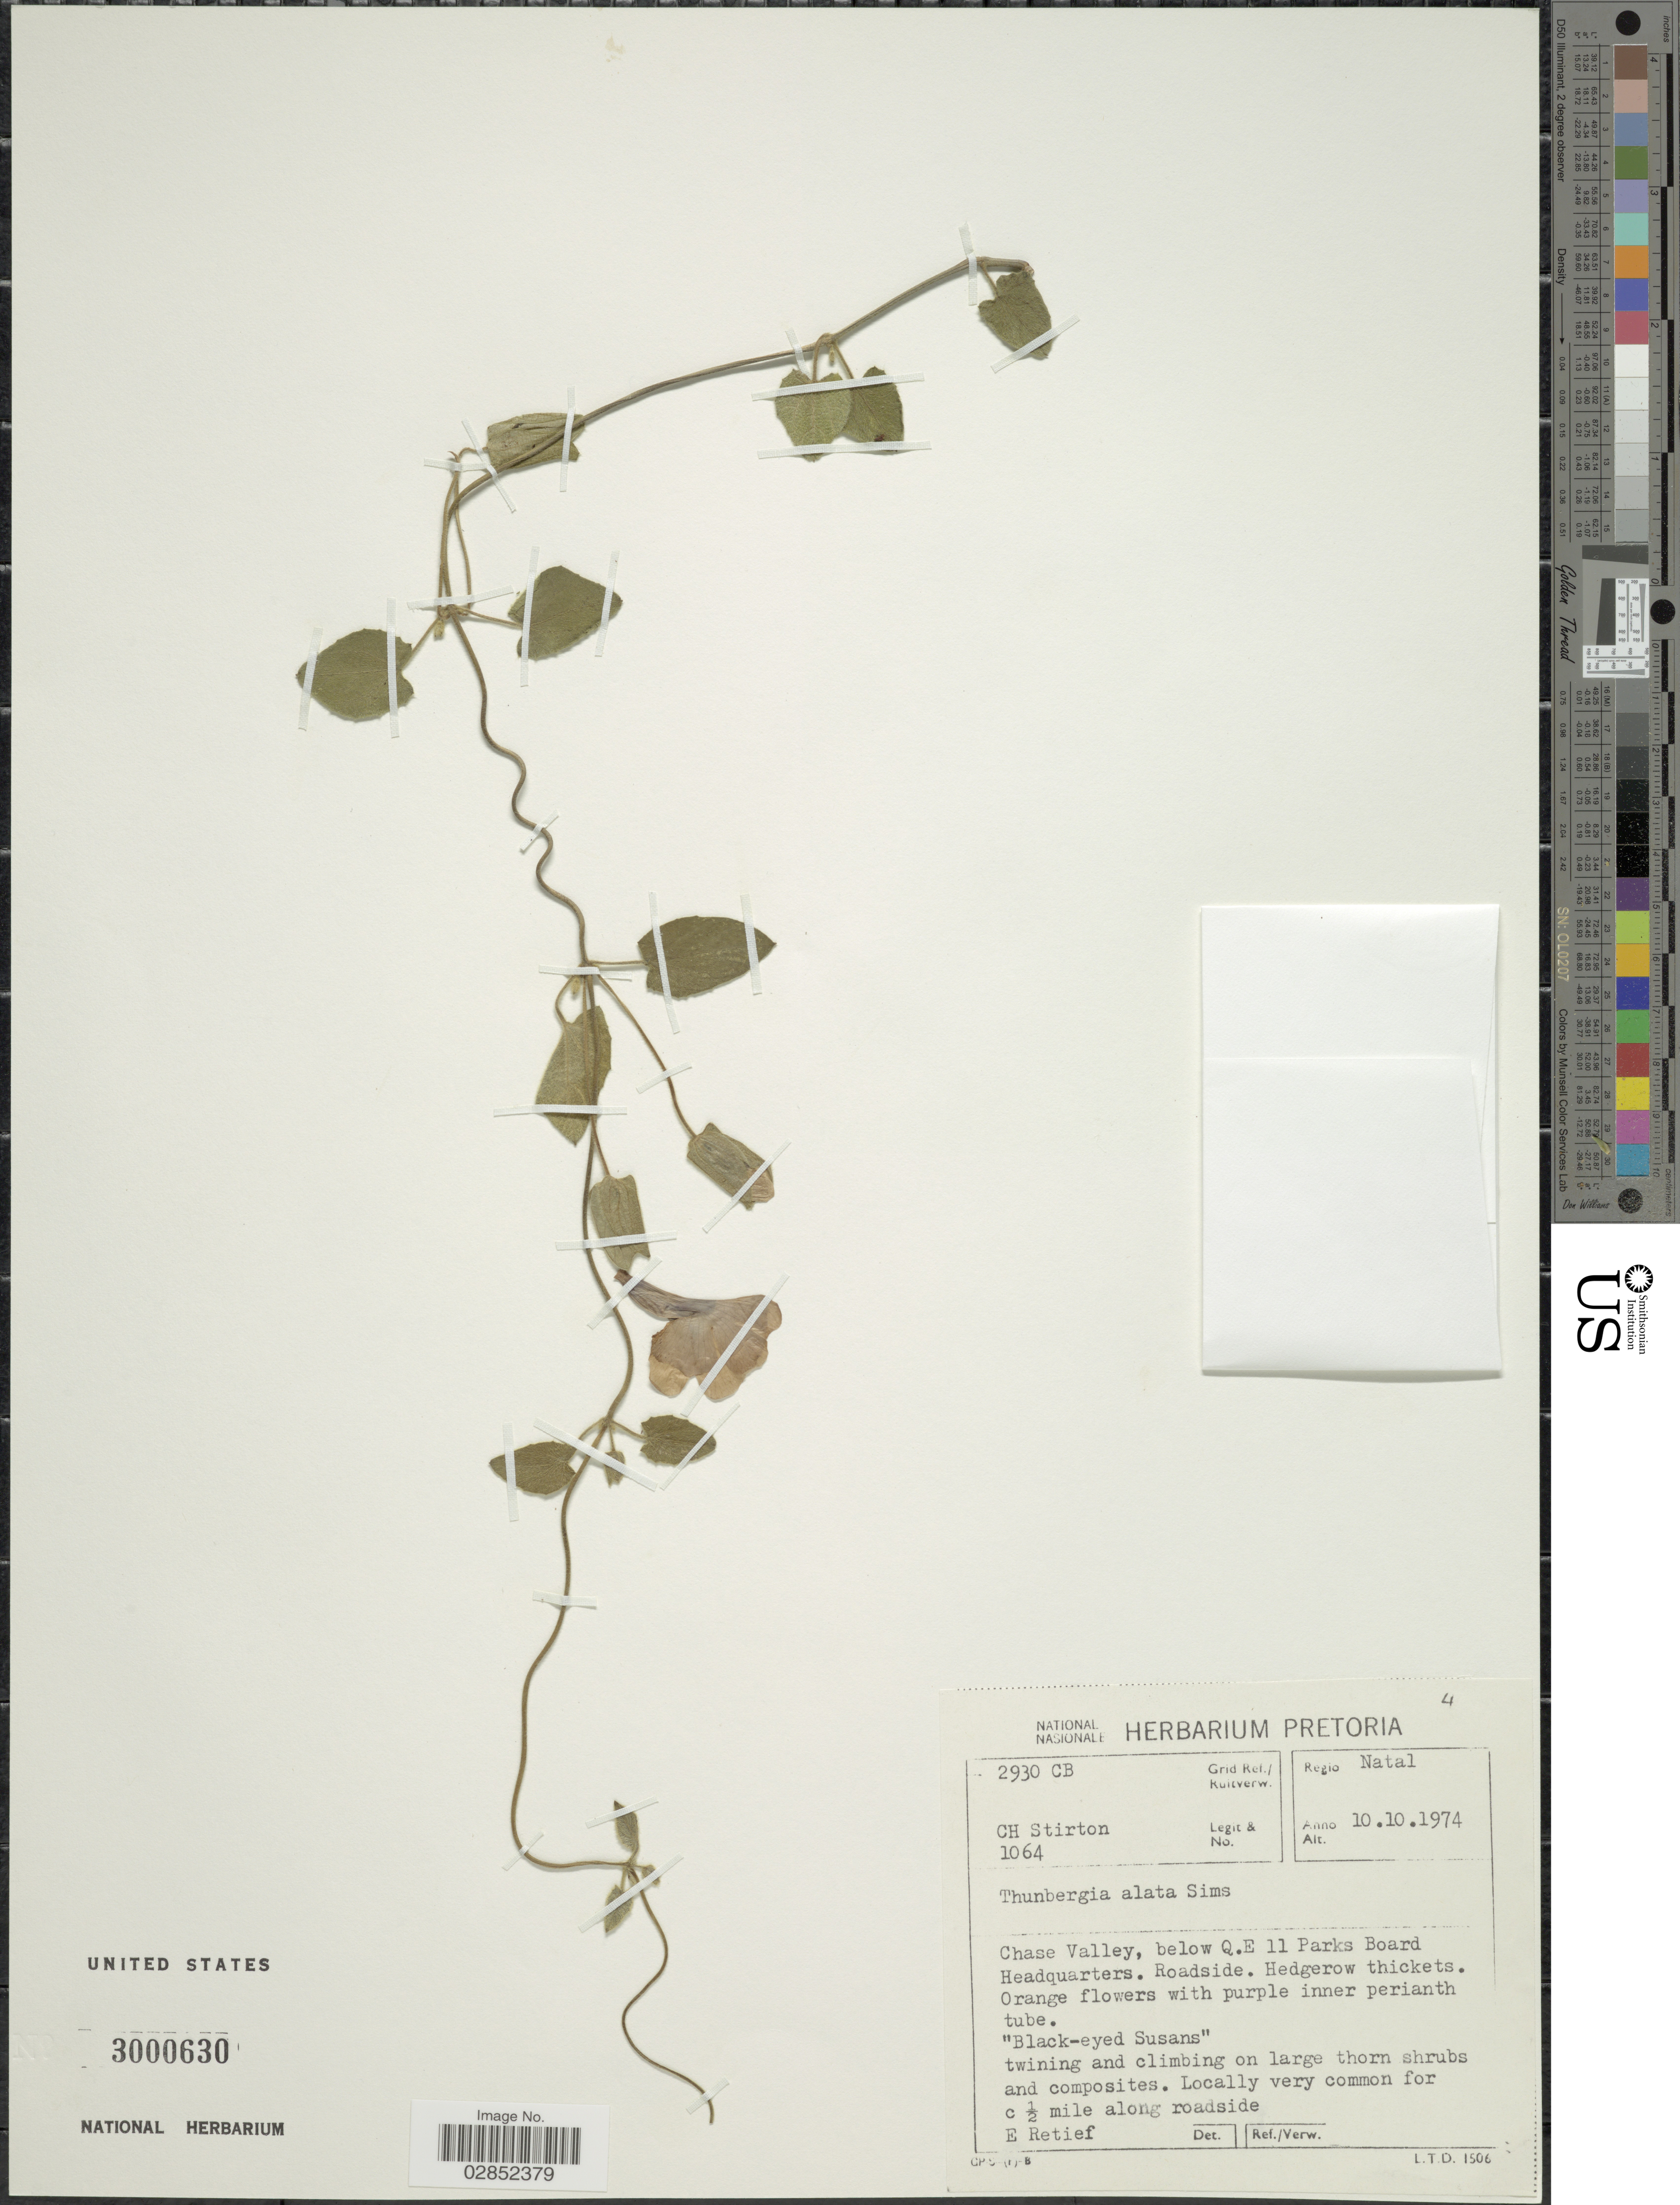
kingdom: Plantae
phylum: Tracheophyta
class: Magnoliopsida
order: Lamiales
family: Acanthaceae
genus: Thunbergia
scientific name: Thunbergia alata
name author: Bojer ex Sims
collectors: C. H. Stirton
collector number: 1064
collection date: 1974-10-10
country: South Africa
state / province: KwaZulu-Natal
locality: Regio Natal, Grid Ref./Ruitverw. 2930 CB, Chase Valley, below Q.E 11 Parks Board Headquarters.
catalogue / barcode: US 3000630